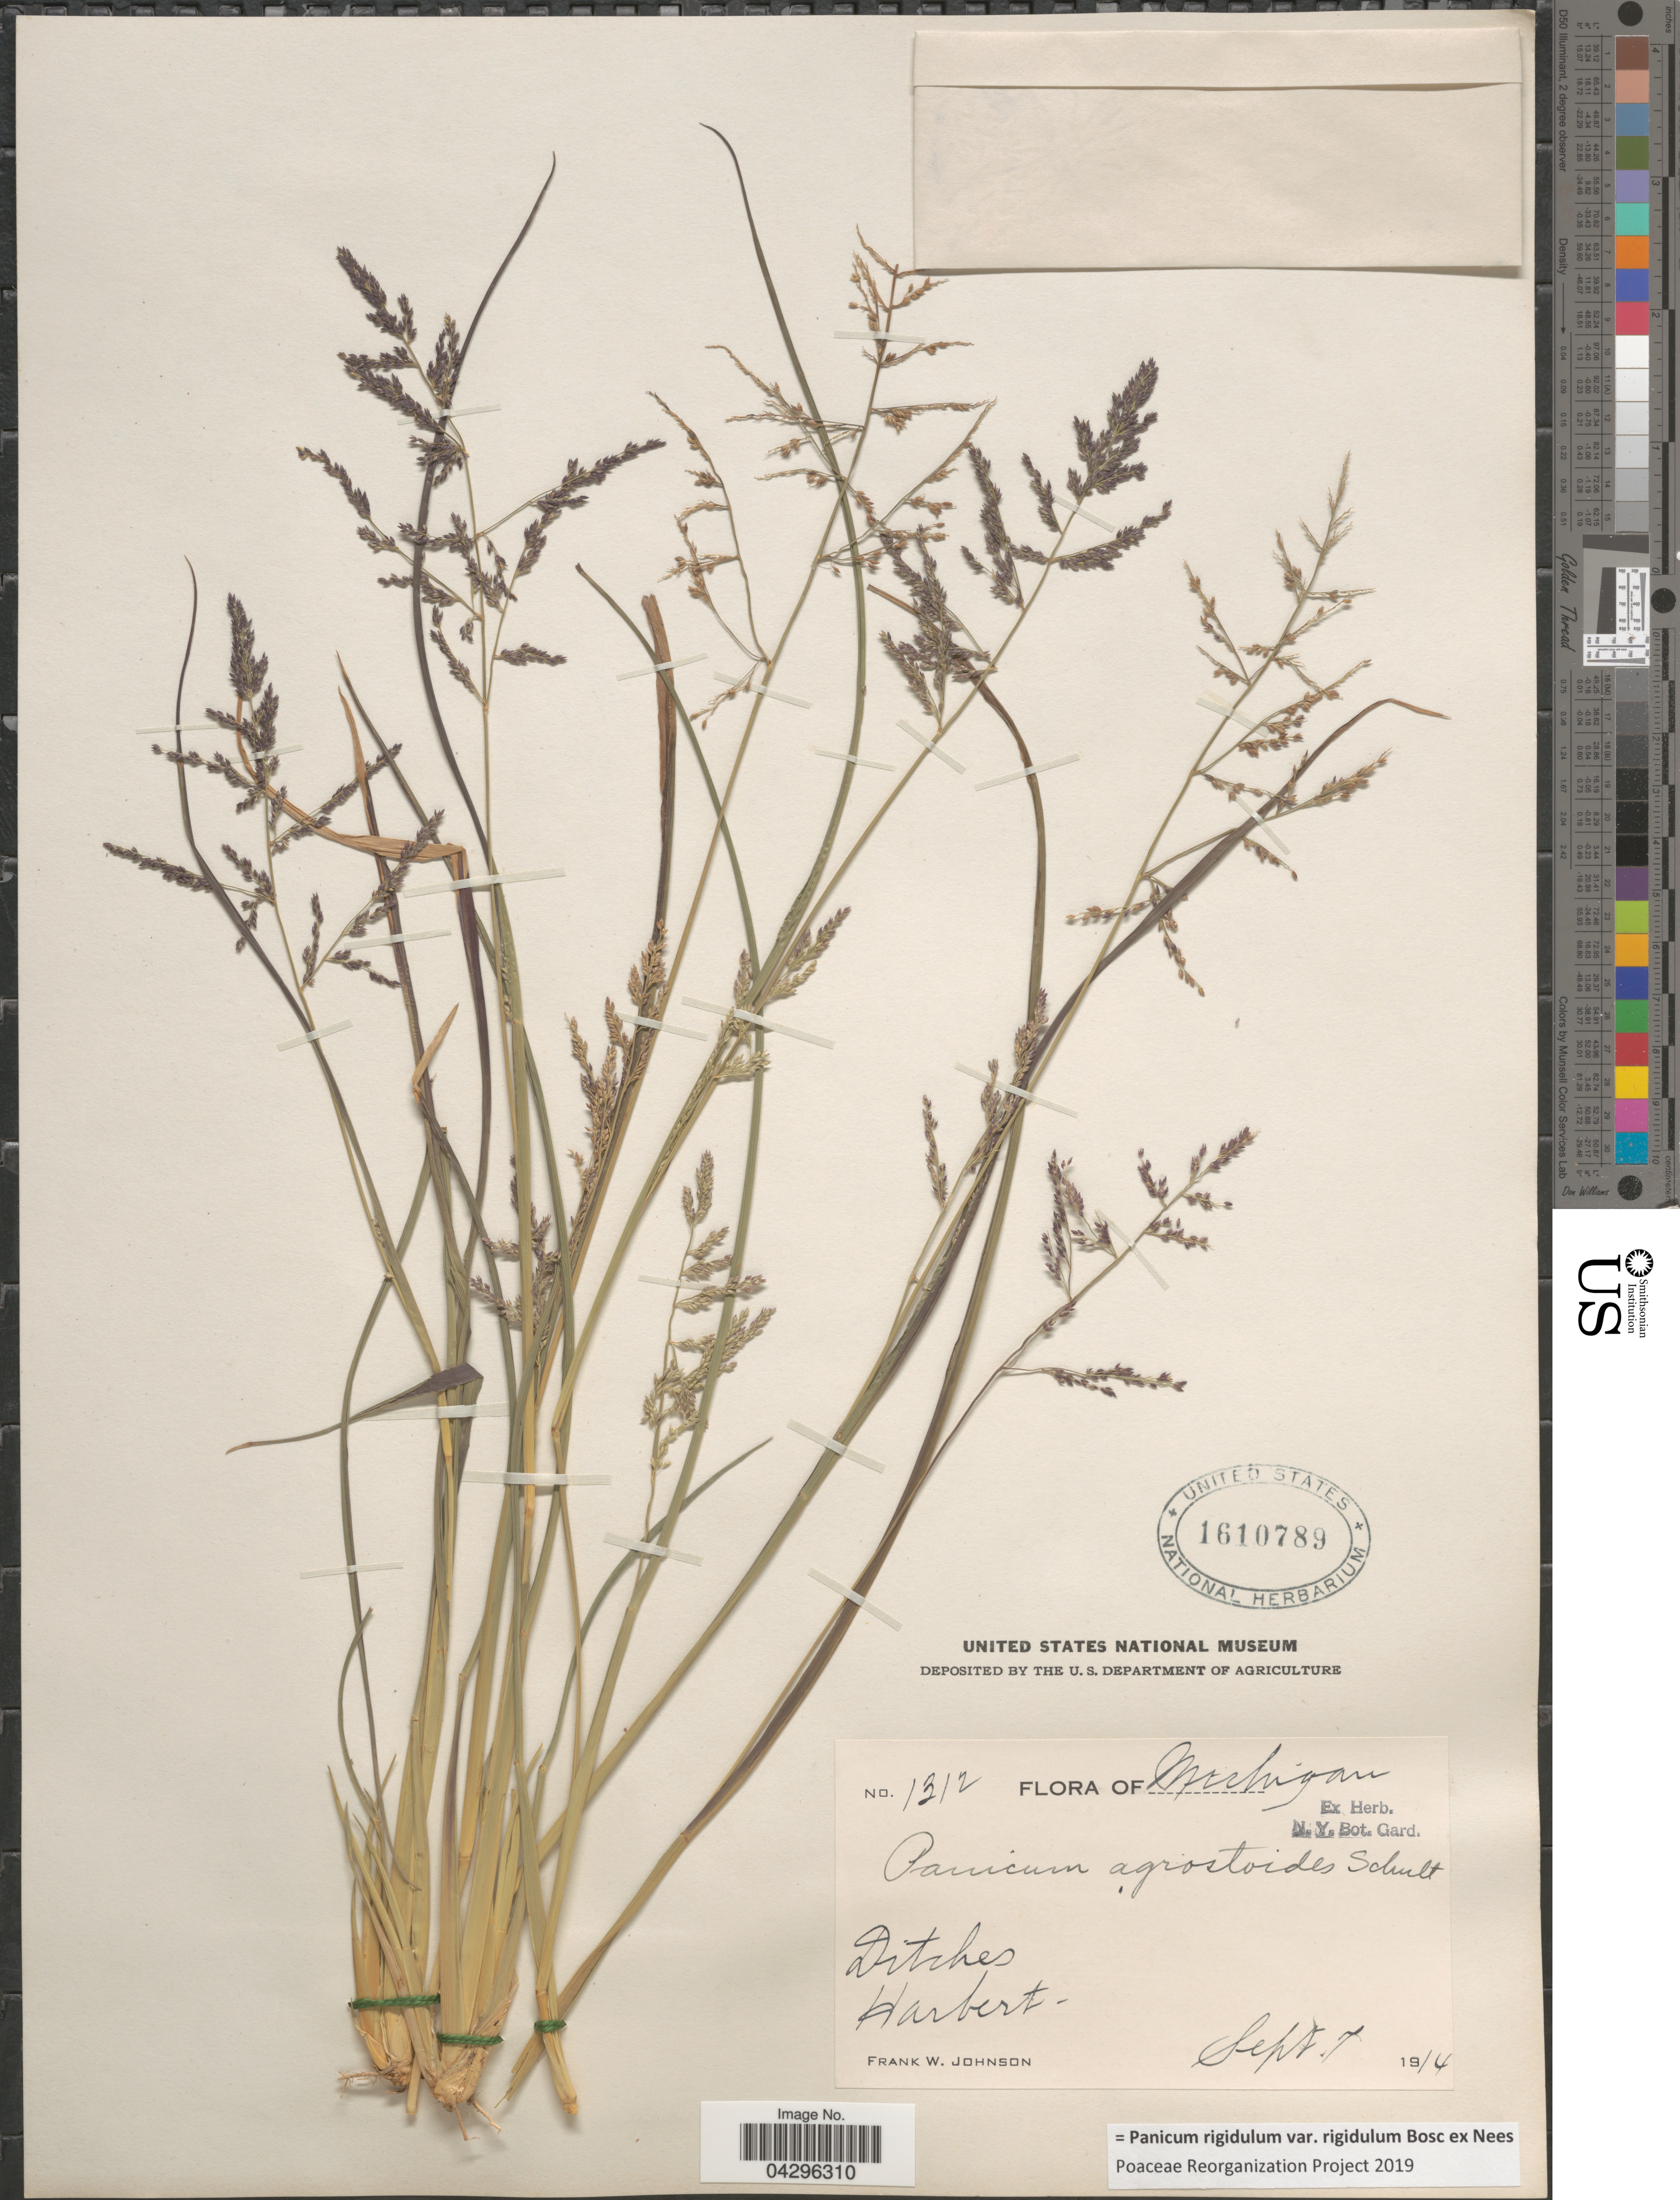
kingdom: Plantae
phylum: Tracheophyta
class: Liliopsida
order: Poales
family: Poaceae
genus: Panicum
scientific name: Panicum rigidulum var. rigidulum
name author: Bosc ex Nees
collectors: F. W. Johnson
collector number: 1312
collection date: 1914-09-07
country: United States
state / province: Michigan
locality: Harbert.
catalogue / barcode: US 1610789